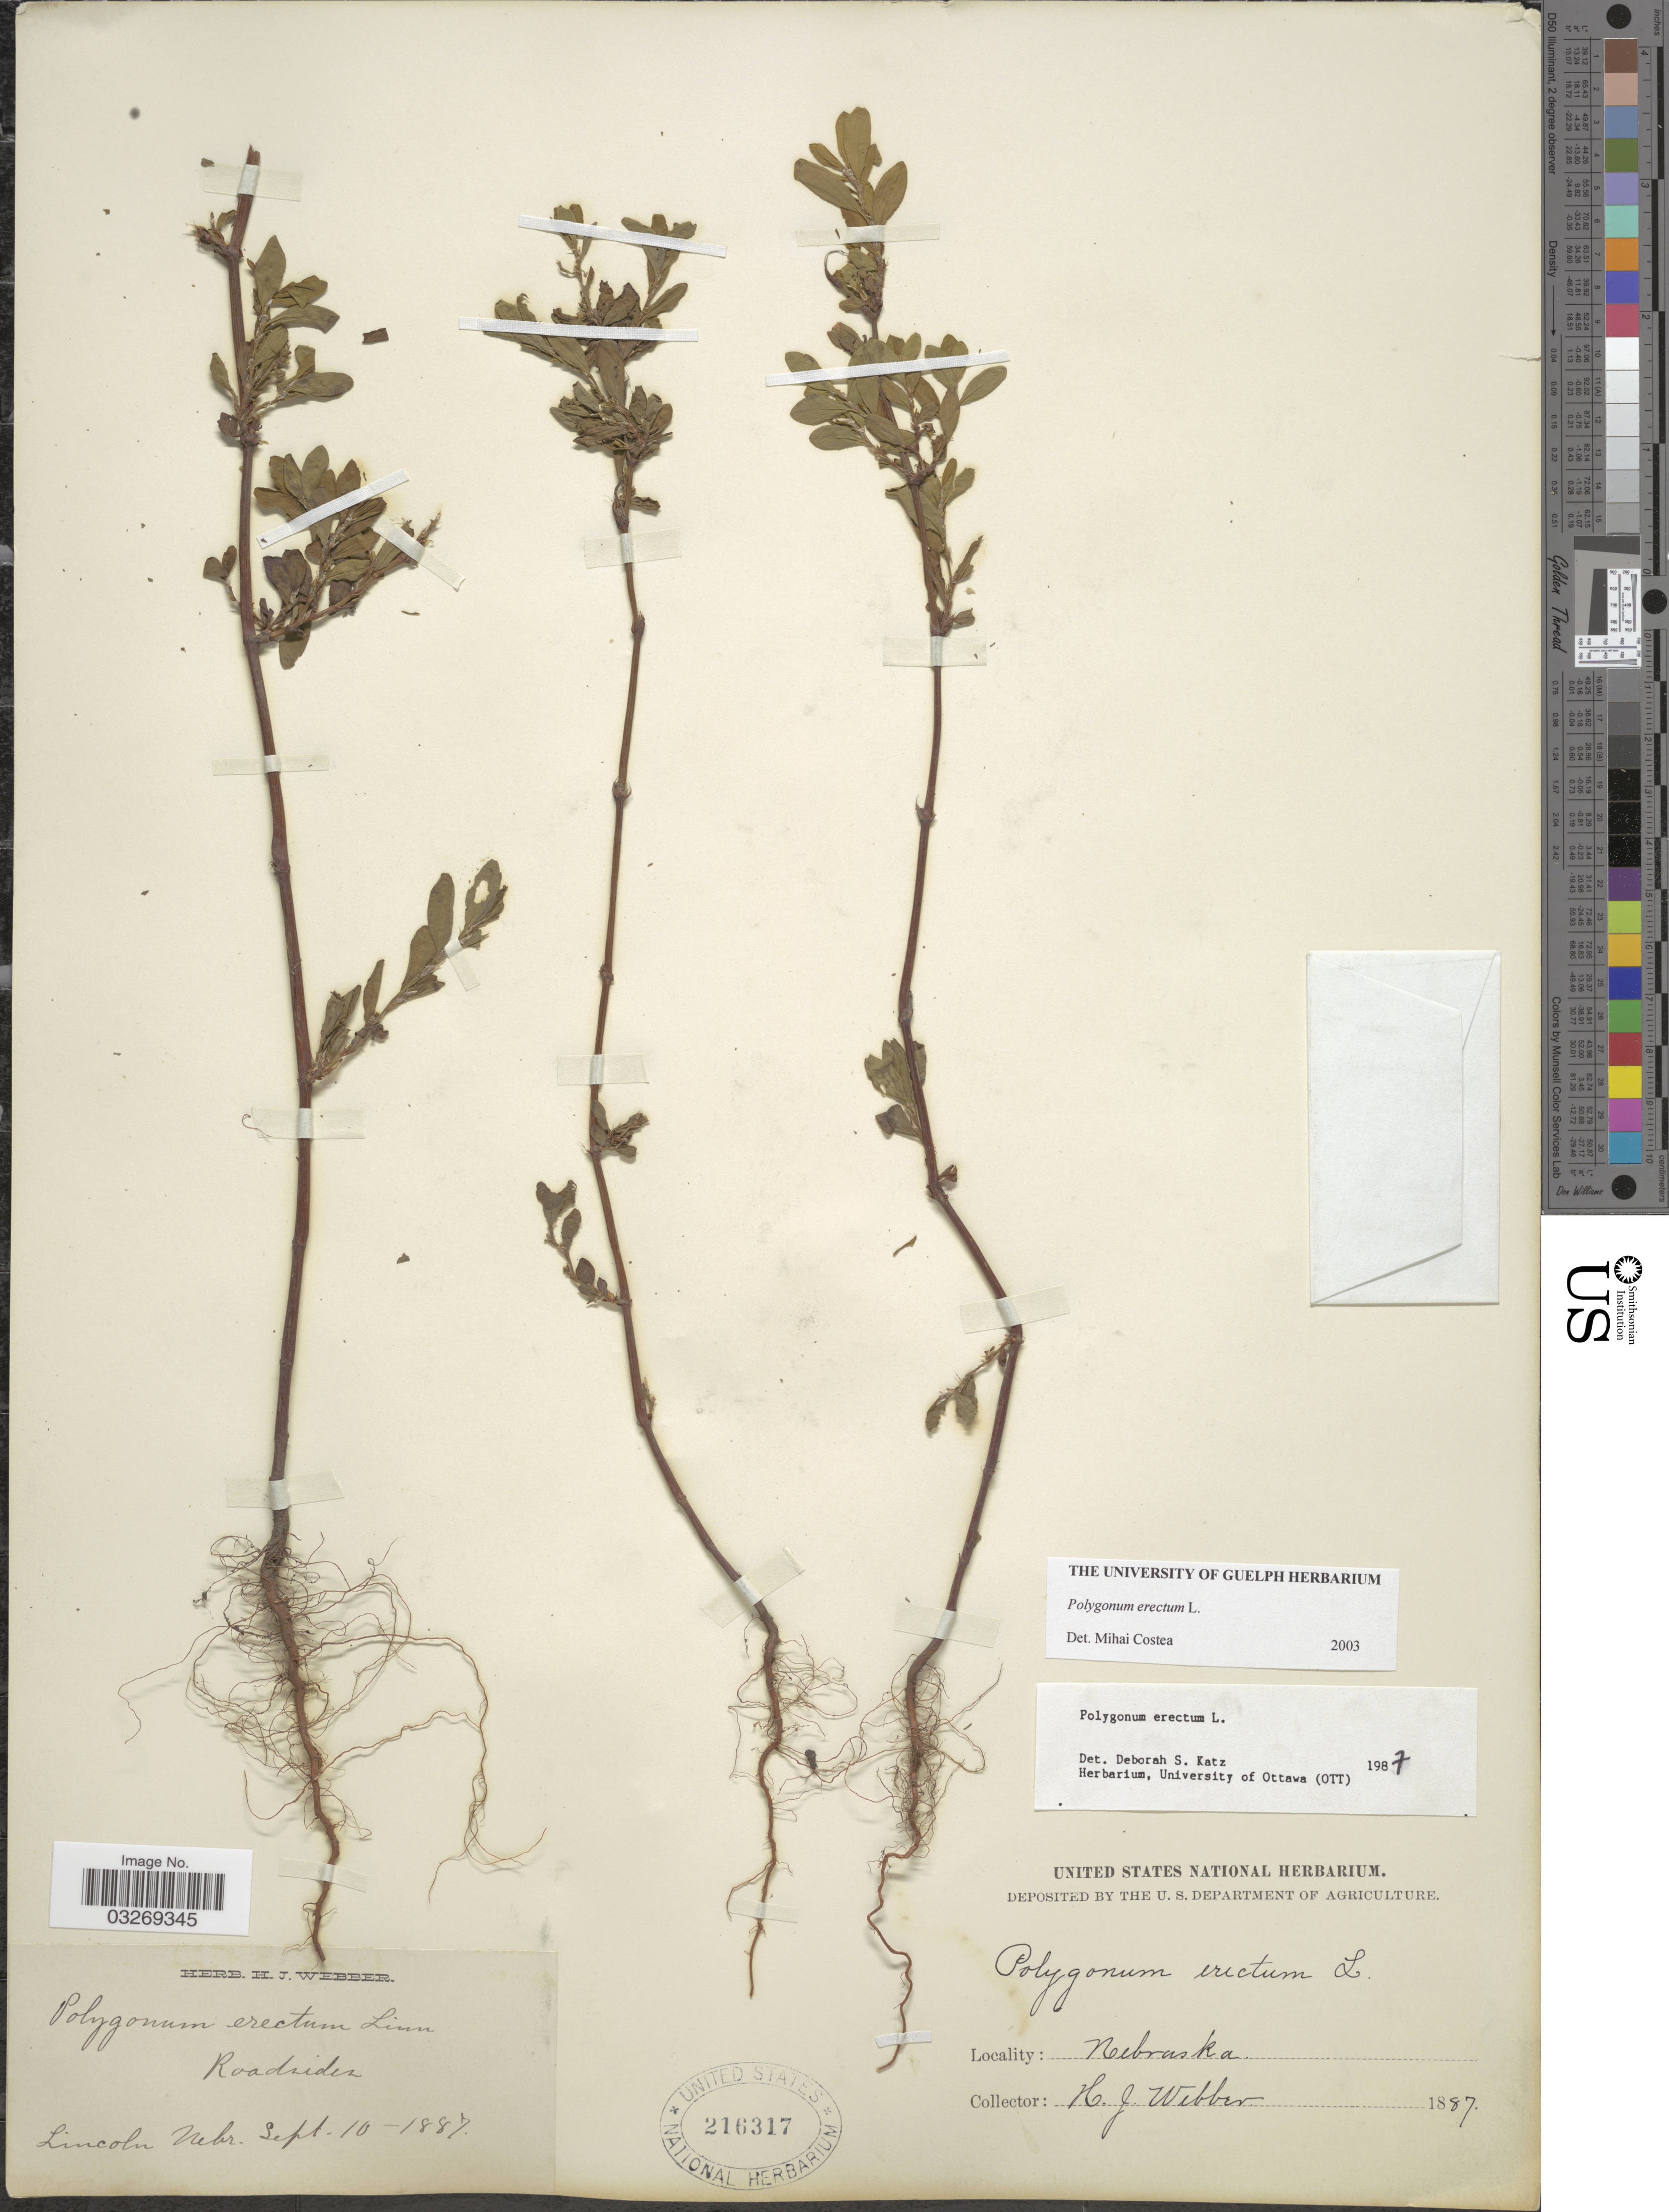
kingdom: Plantae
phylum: Tracheophyta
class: Magnoliopsida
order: Caryophyllales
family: Polygonaceae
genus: Polygonum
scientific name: Polygonum erectum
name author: L.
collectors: H. Webber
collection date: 1887-09-10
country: United States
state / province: Nebraska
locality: Lincoln.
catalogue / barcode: US 216317